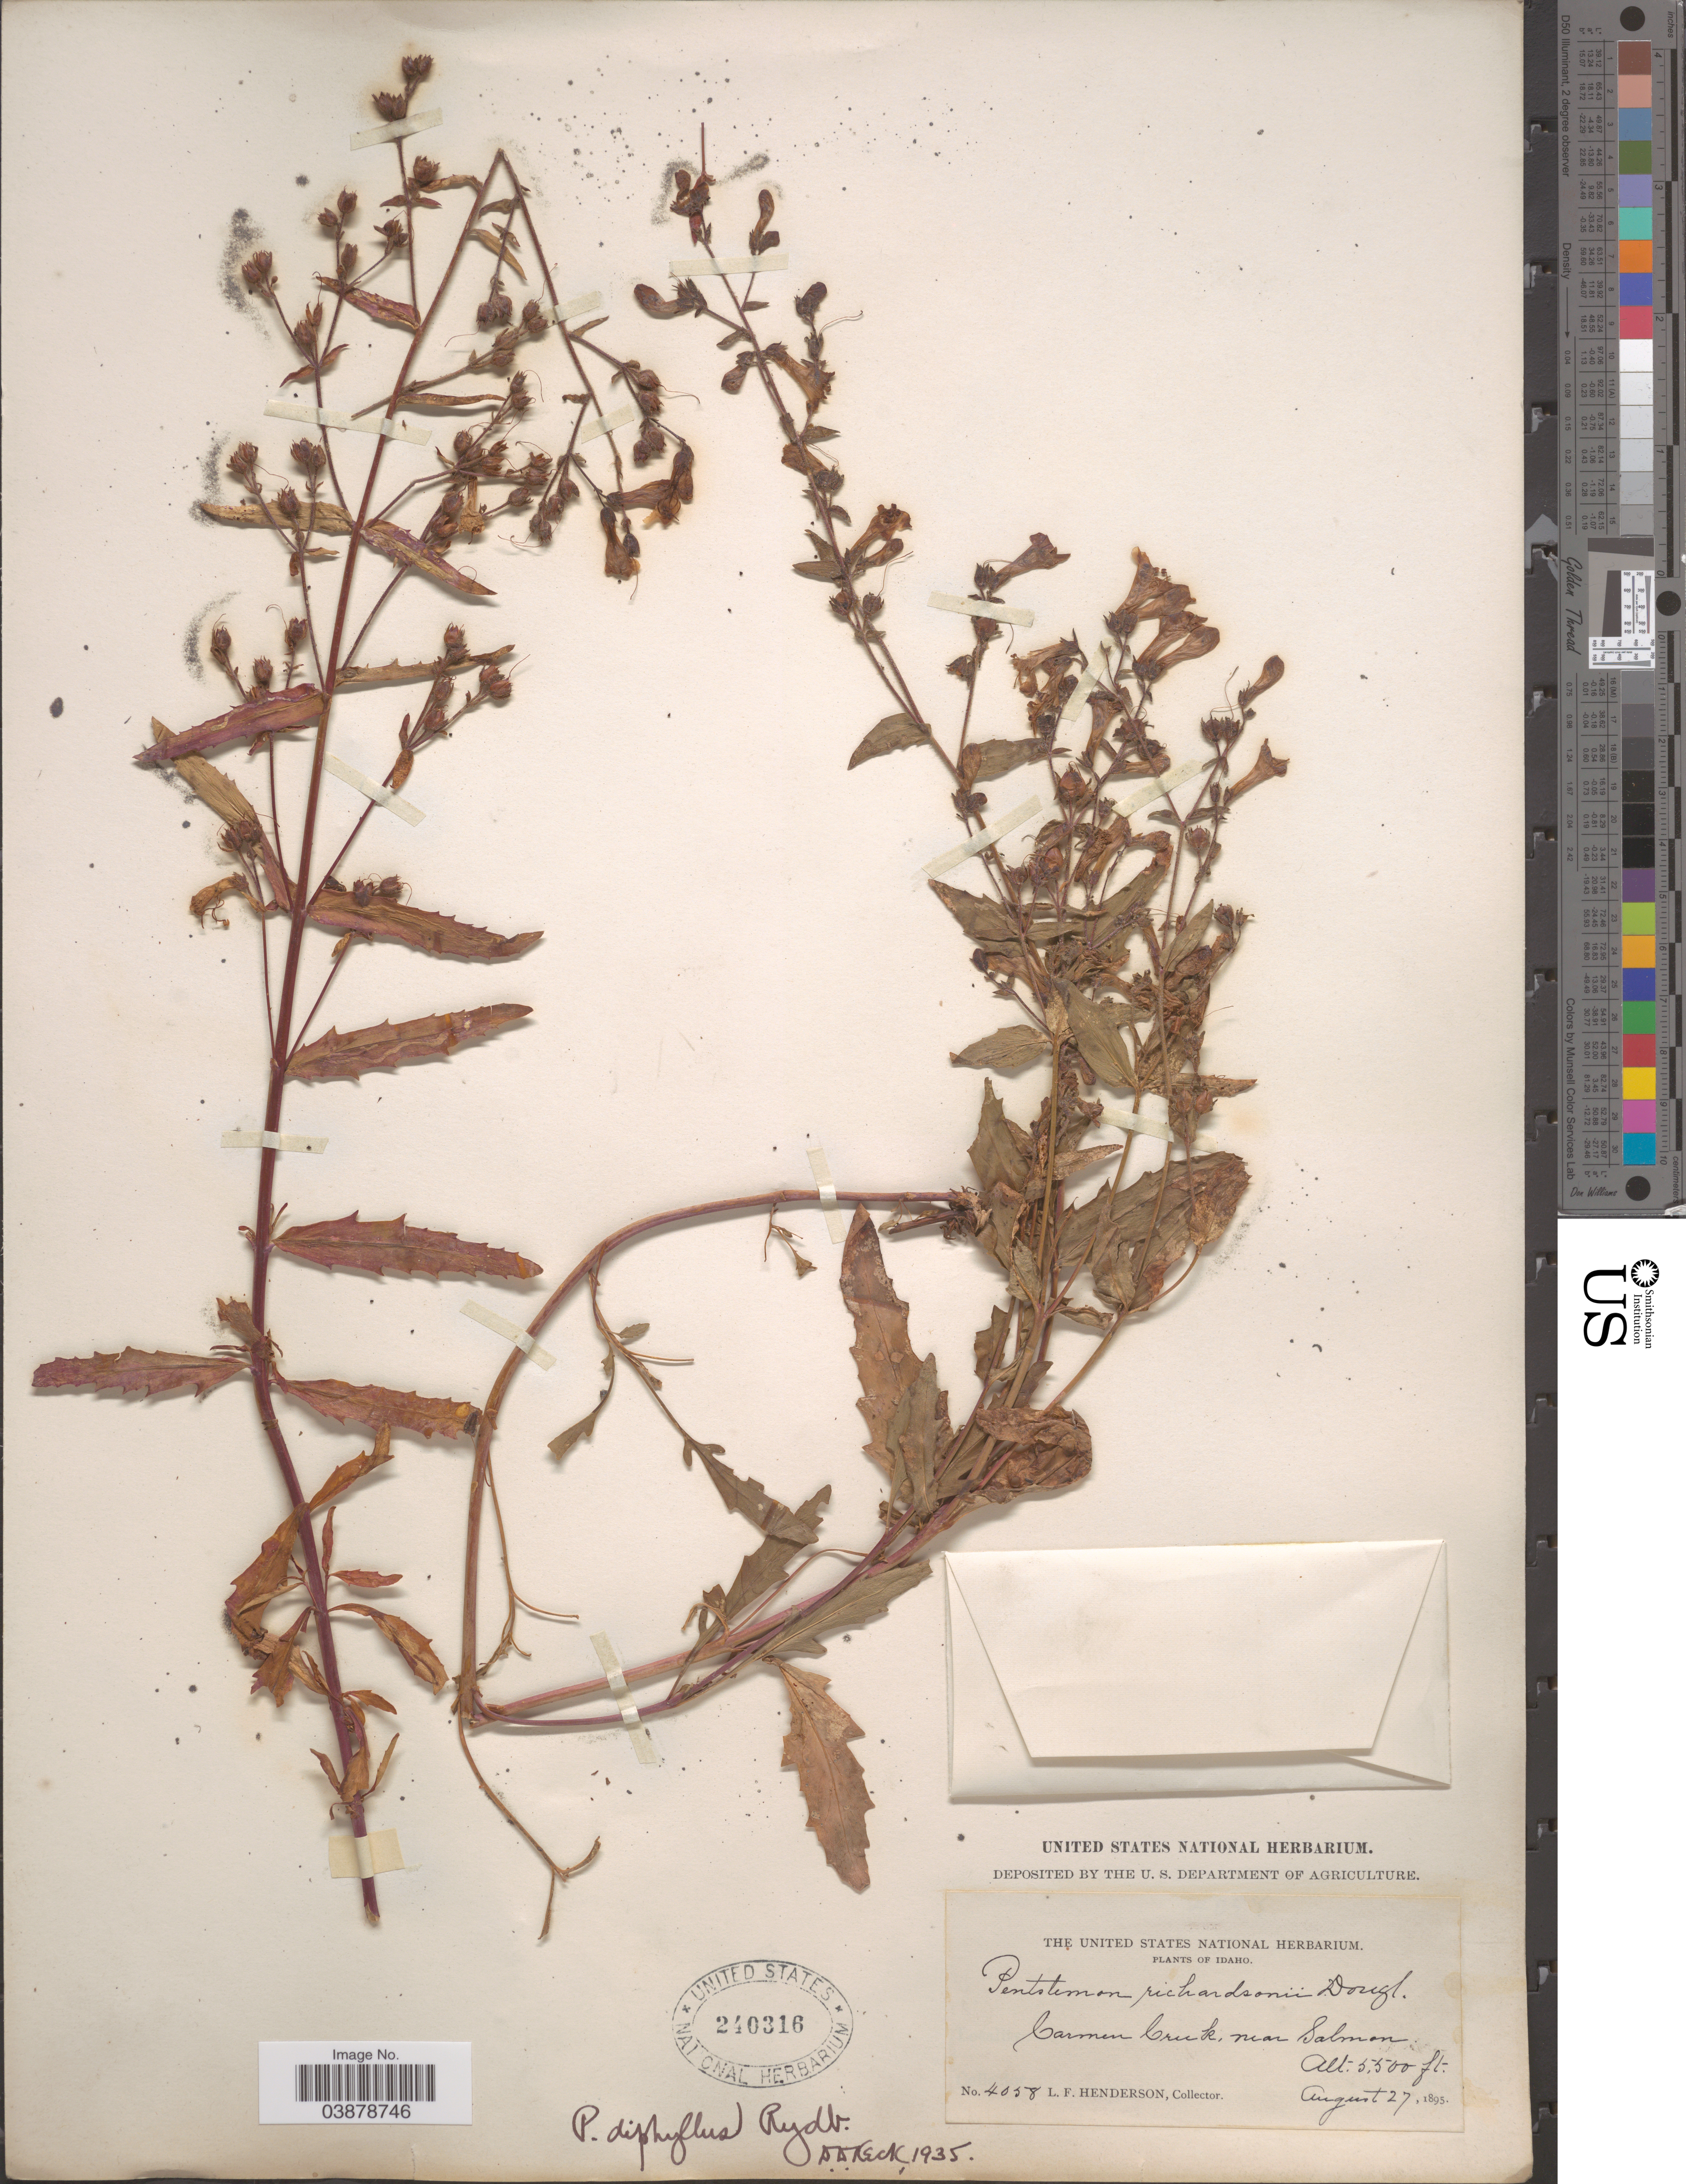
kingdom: Plantae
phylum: Tracheophyta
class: Magnoliopsida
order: Lamiales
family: Plantaginaceae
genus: Penstemon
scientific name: Penstemon triphyllus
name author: Douglas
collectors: L. Henderson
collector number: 4058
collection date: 1895-08-27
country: United States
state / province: Idaho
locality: Carmen Creek, near Salmon.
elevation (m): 1676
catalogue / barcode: US 240316